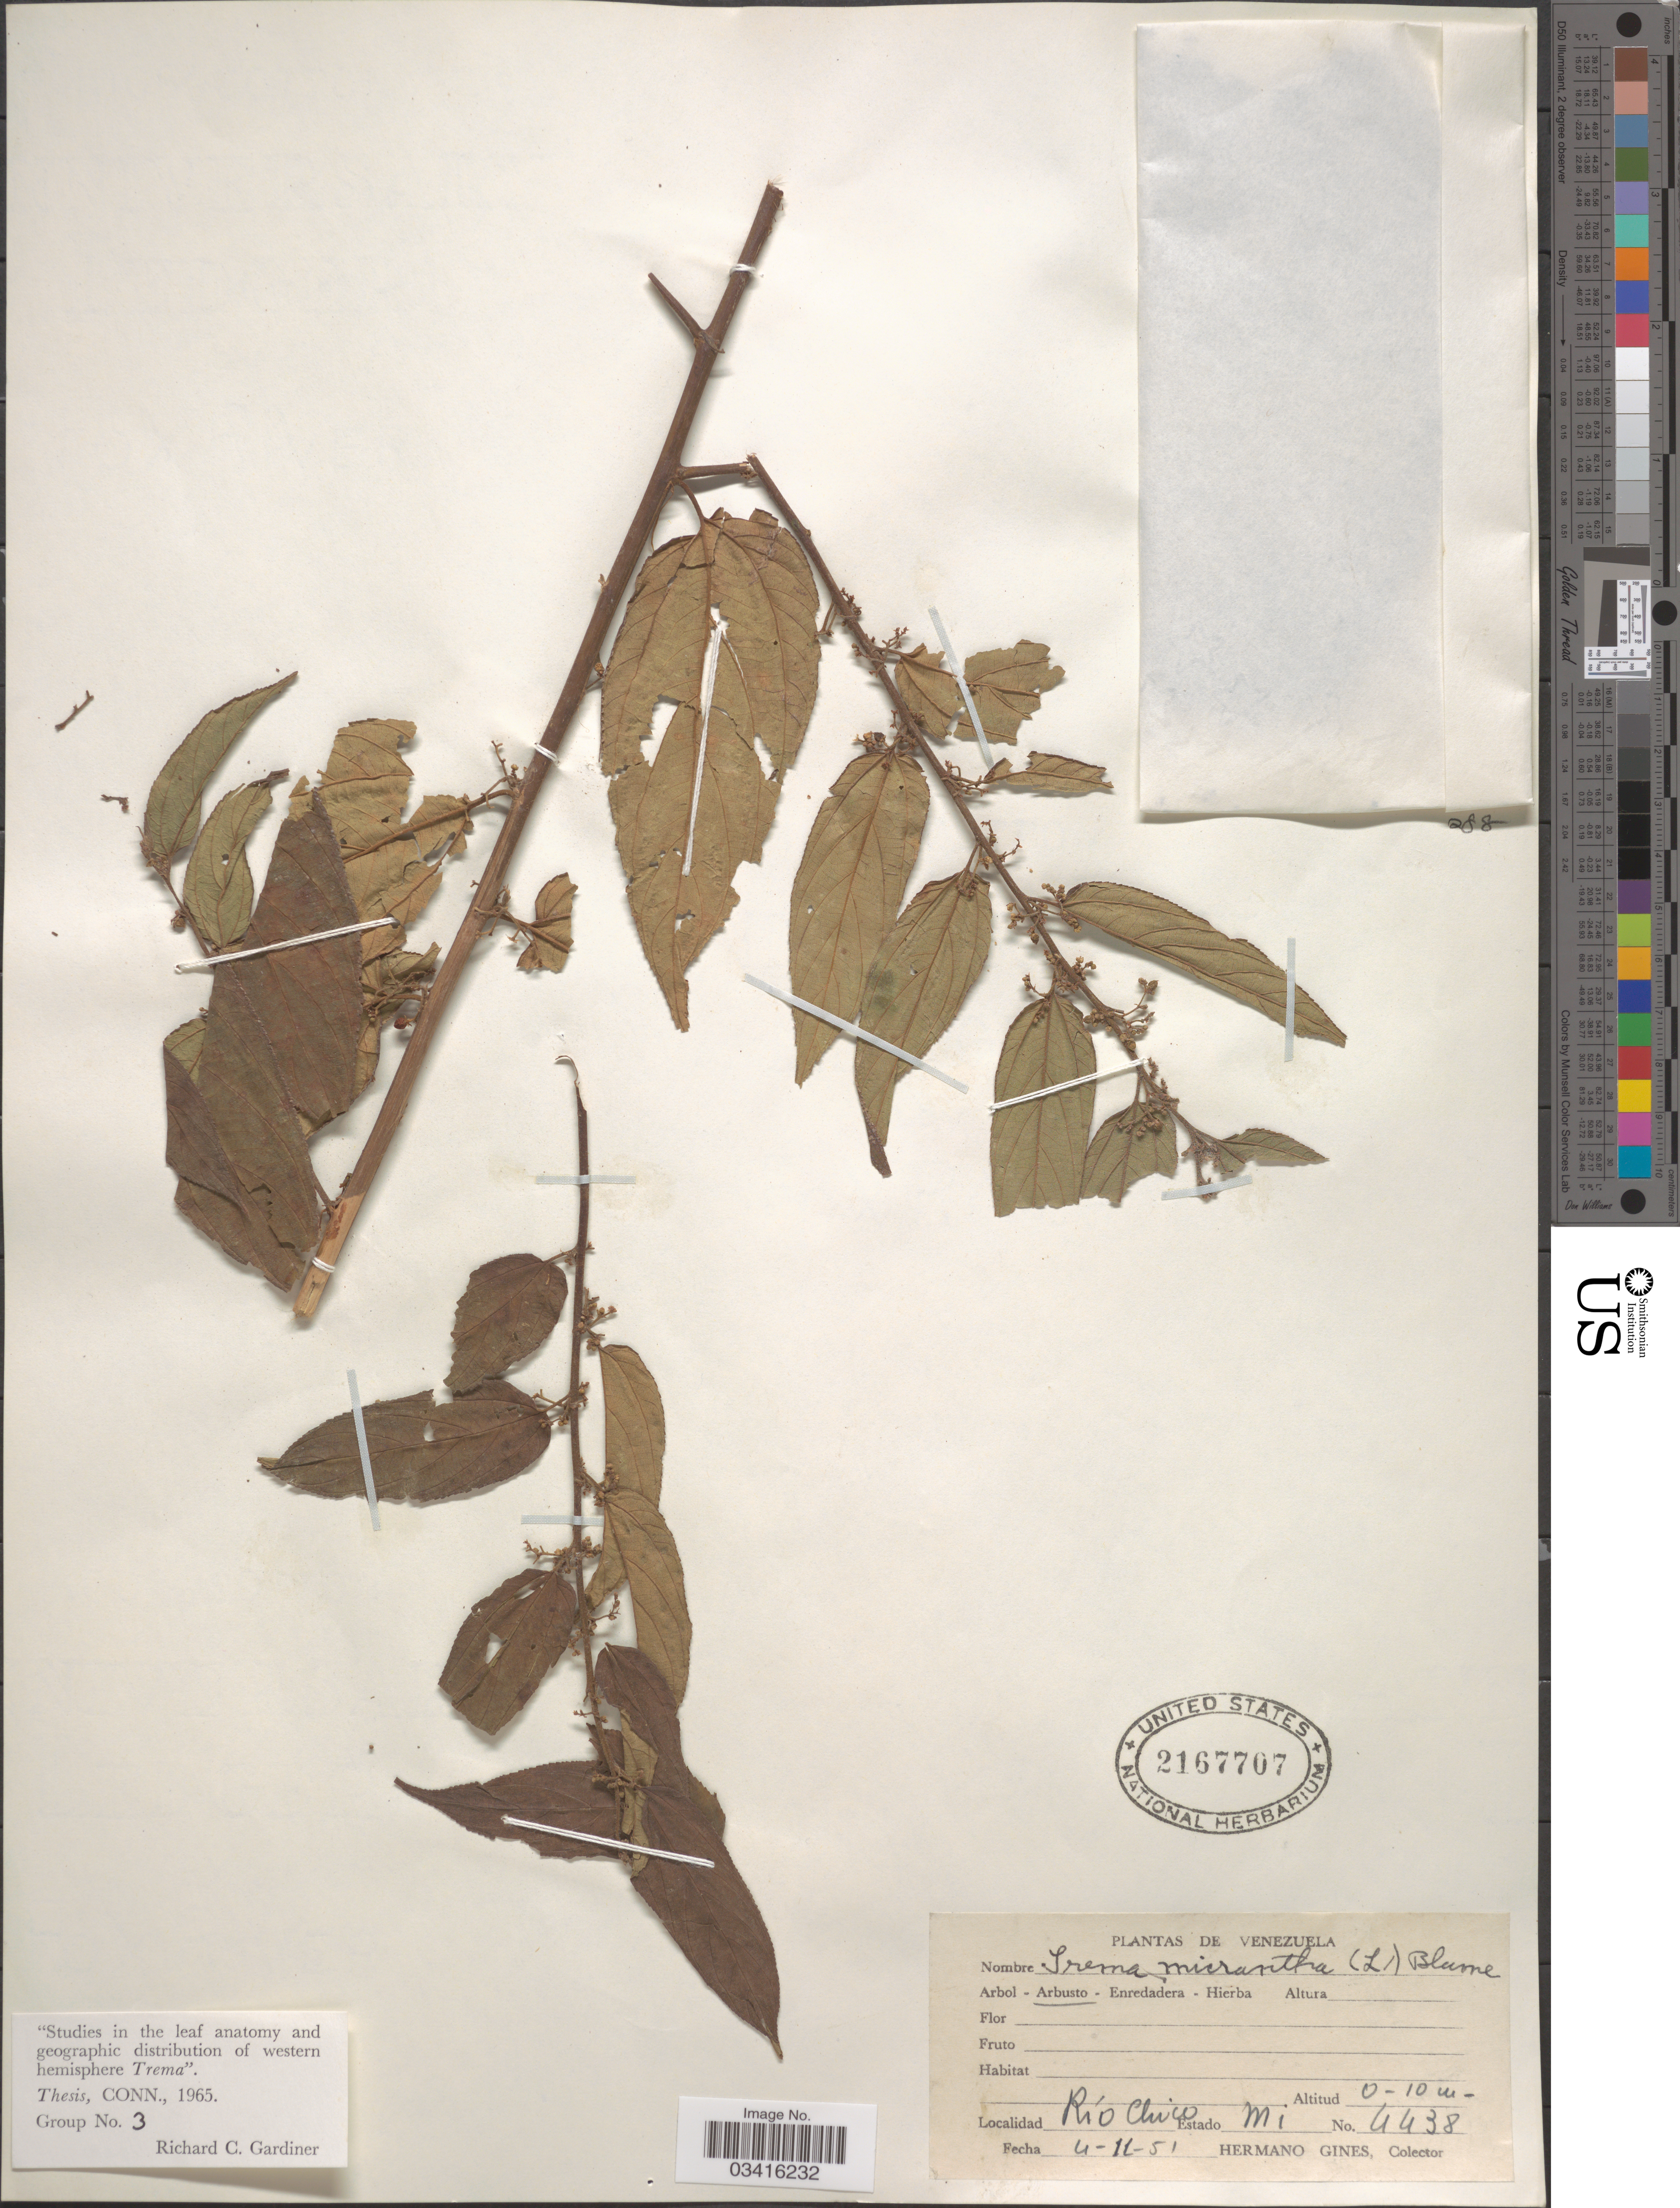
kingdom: Plantae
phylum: Tracheophyta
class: Magnoliopsida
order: Rosales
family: Cannabaceae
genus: Trema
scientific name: Trema micranthum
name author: (L.) Blume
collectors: Bro. Gines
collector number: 4438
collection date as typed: Transcribed d/m/y: 4/11/51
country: Venezuela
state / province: Miranda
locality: Río Chico. Estado Mi.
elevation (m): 0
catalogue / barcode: US 2167707